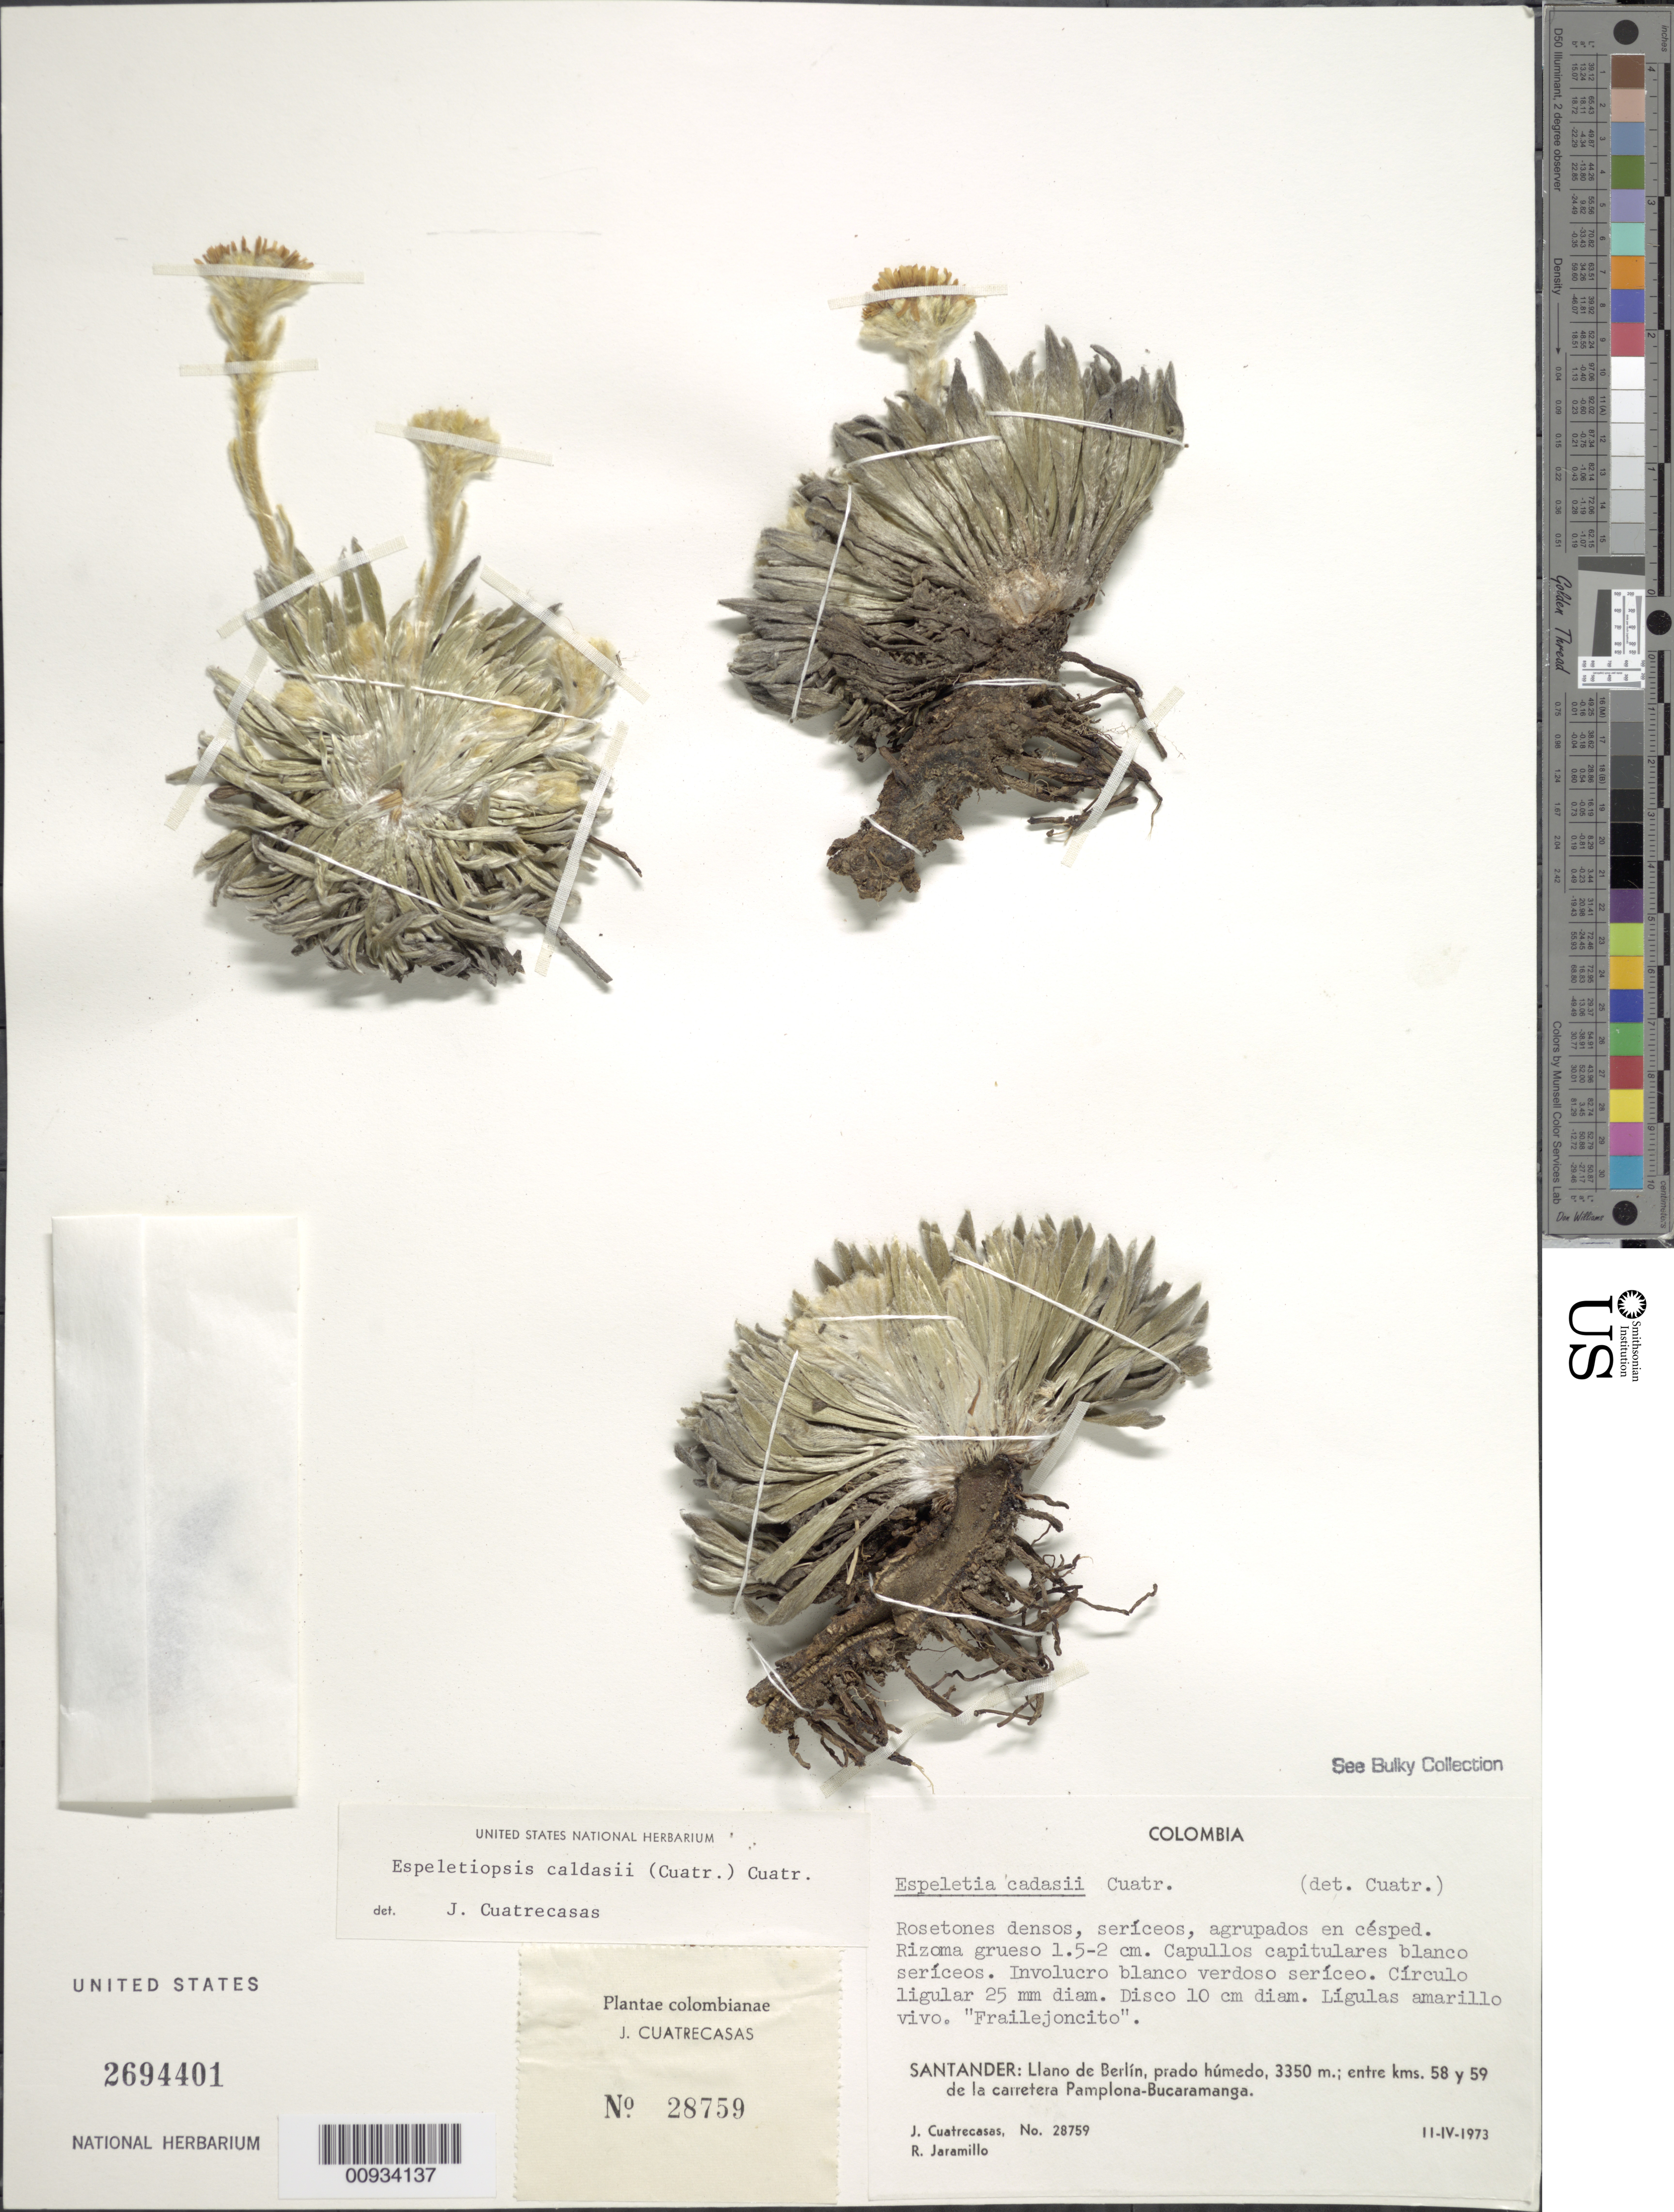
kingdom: Plantae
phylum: Tracheophyta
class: Magnoliopsida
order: Asterales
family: Asteraceae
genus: Espeletiopsis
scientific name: Espeletiopsis caldasii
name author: (Cuatrec.) Cuatrec.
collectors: J. Cuatrecasas & R. Jaramillo M.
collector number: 28759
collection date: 1973-04-11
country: Colombia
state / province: Santander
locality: Santander: Llano de Berlin, prado humedo; entre kms. 58 y 59 de la carretera Pamplona-Bucaramanga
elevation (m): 3350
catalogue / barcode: US 2694401